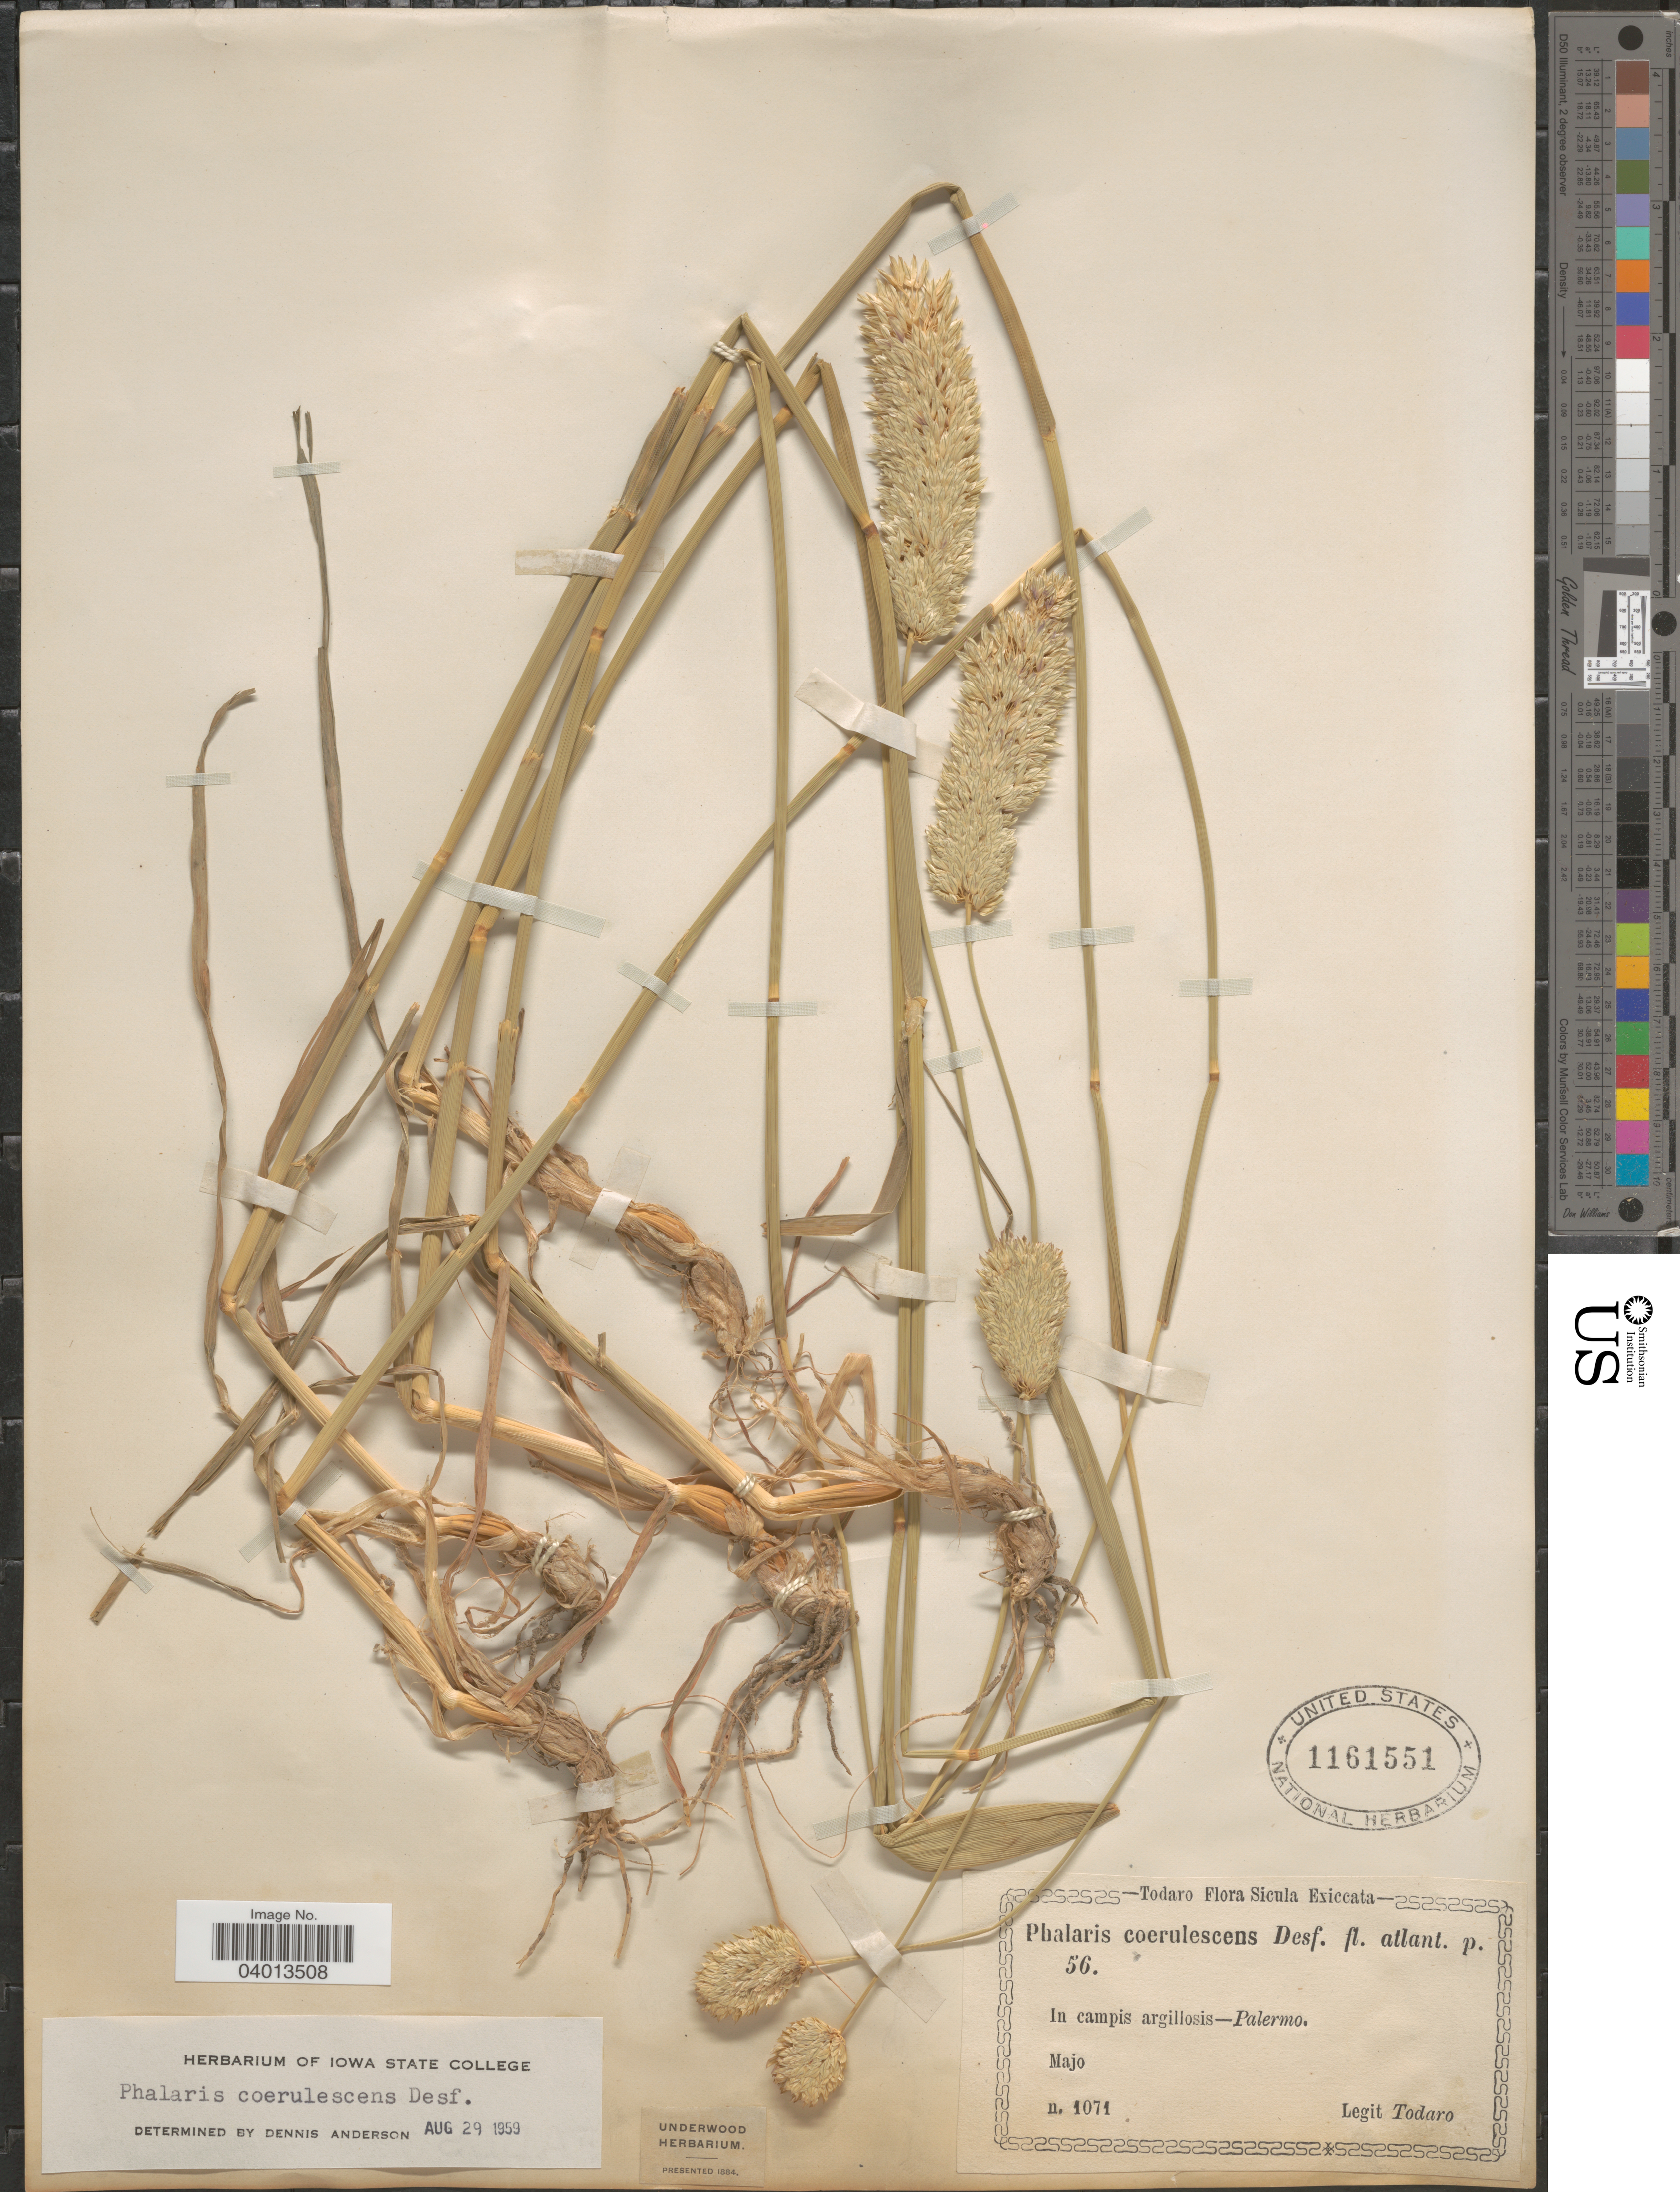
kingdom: Plantae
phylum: Tracheophyta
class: Liliopsida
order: Poales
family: Poaceae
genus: Phalaris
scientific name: Phalaris coerulescens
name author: Desf.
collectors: Todaro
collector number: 1071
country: Italy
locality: Sicula. In campis argillosis-Palermo.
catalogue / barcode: US 1161551